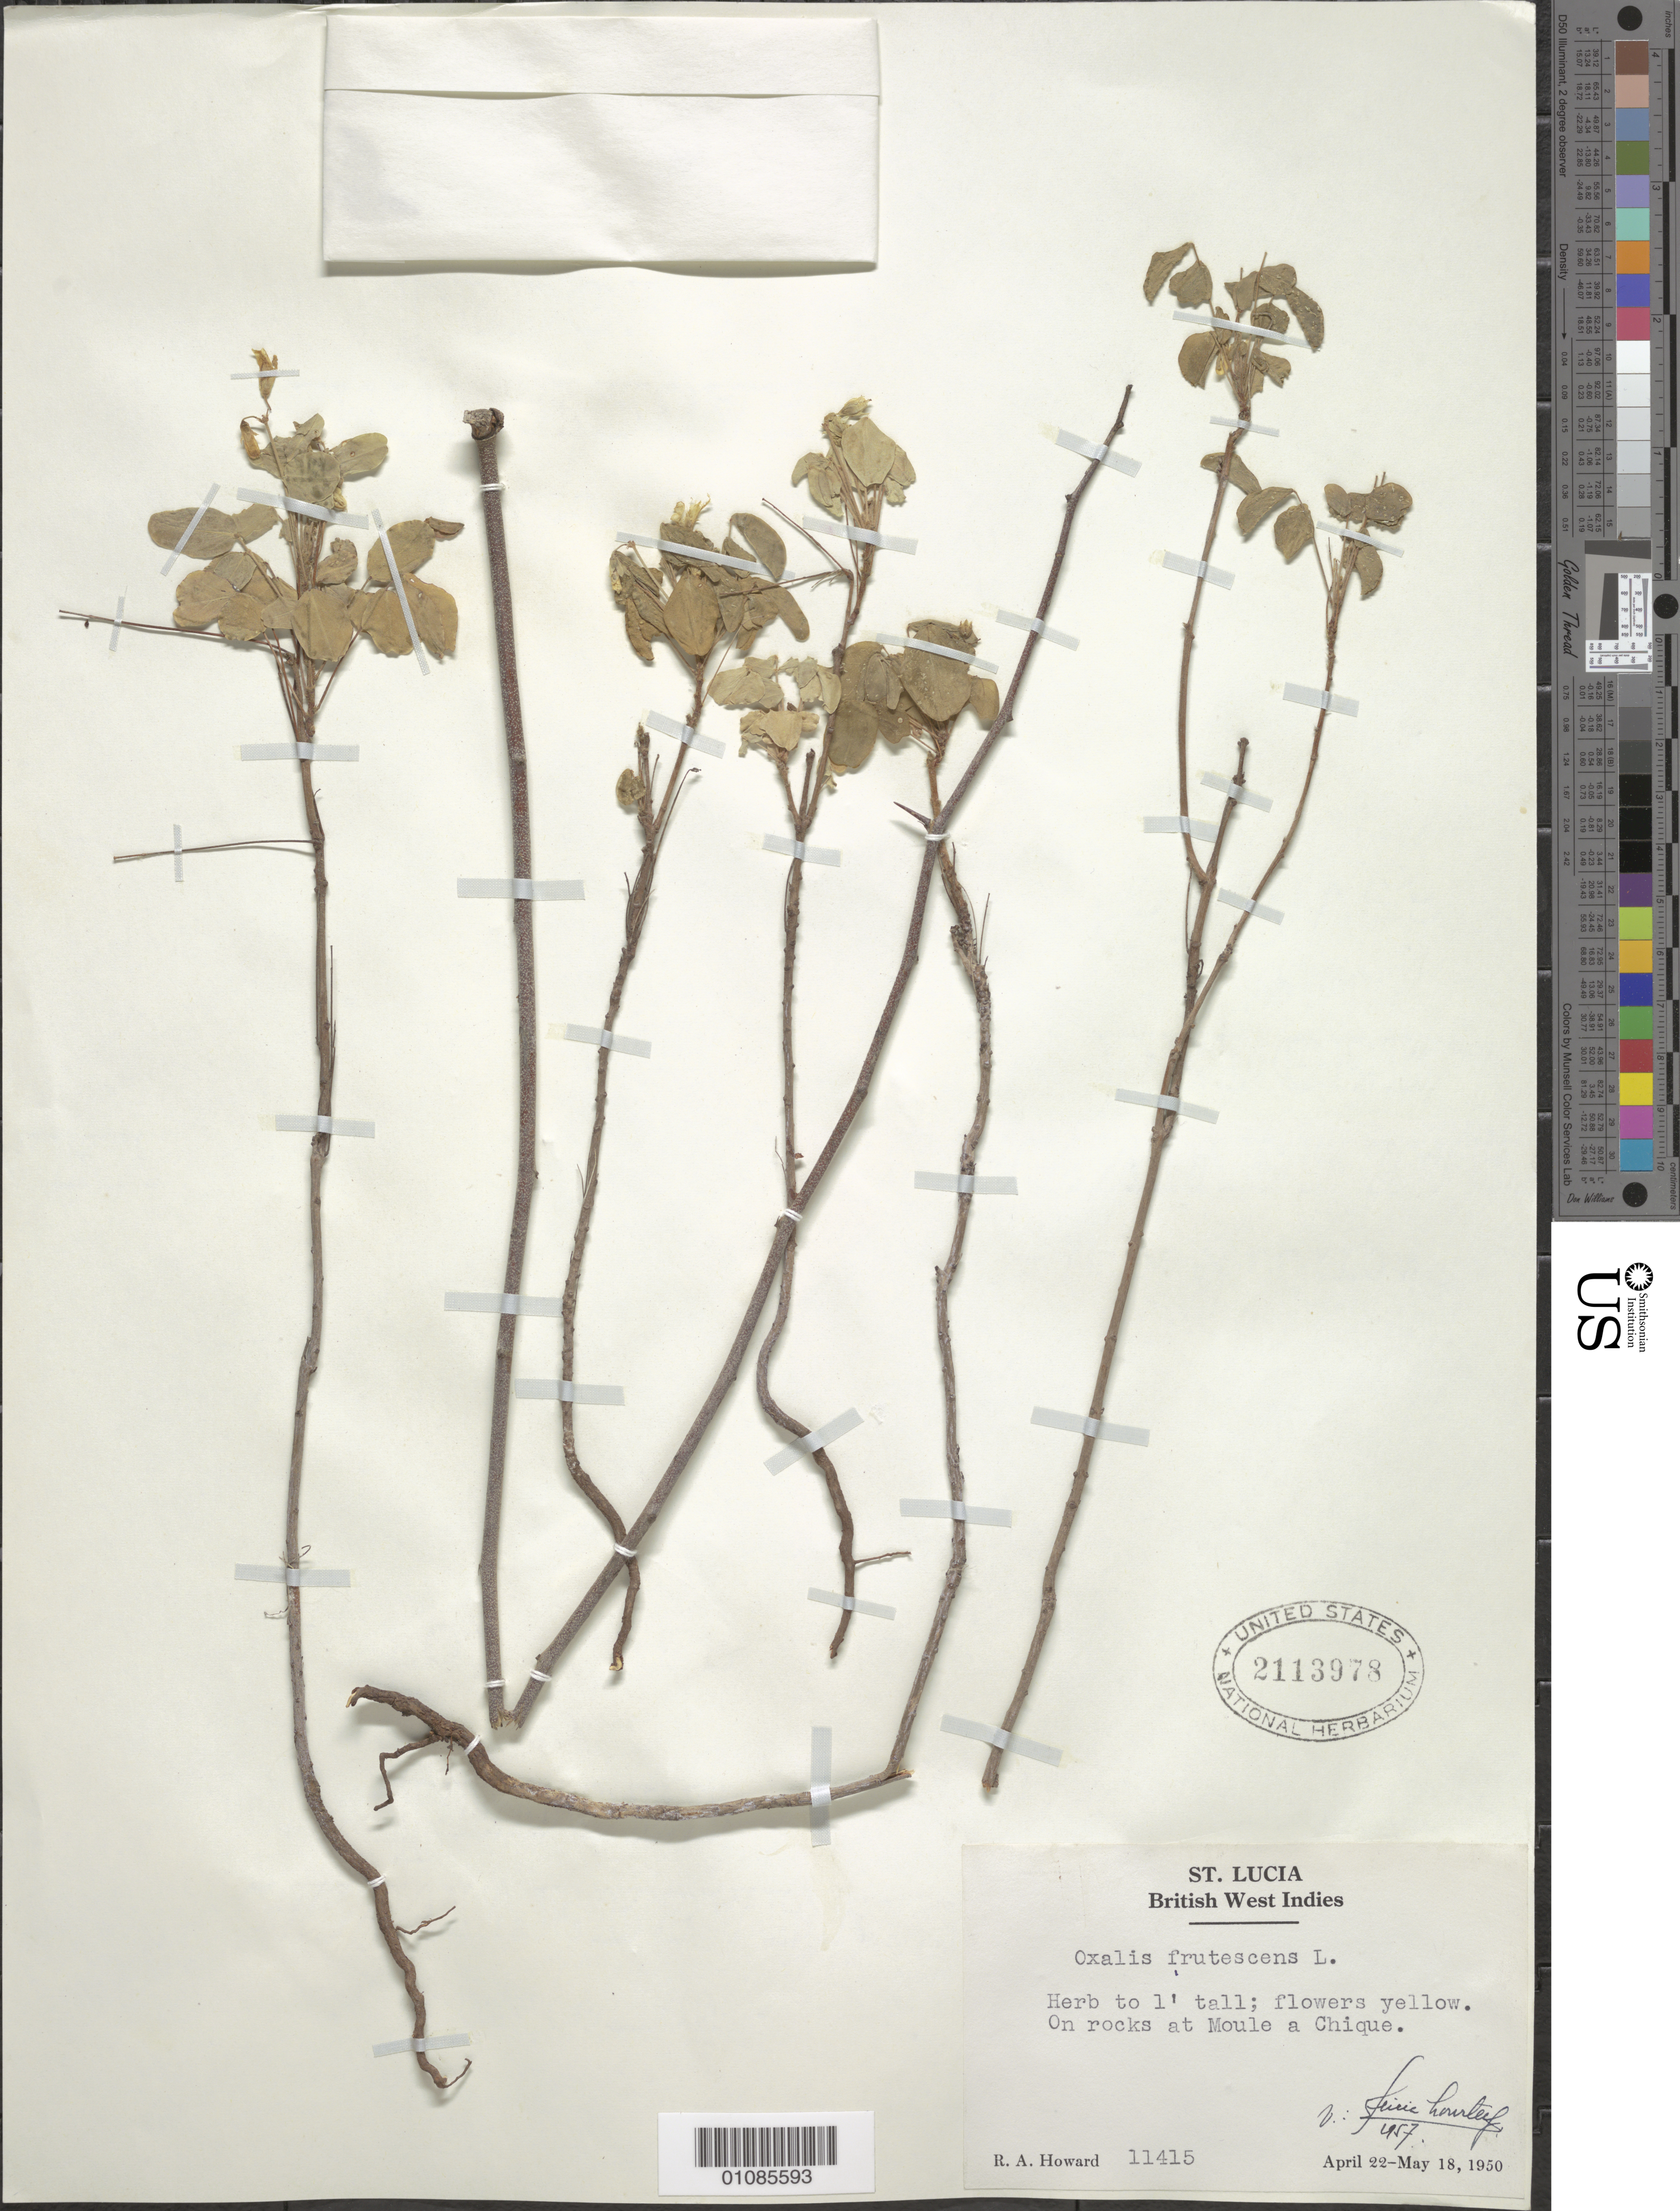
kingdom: Plantae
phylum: Tracheophyta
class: Magnoliopsida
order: Oxalidales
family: Oxalidaceae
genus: Oxalis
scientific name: Oxalis frutescens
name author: L.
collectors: R. A. Howard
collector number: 11415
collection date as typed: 22 Apr 1950 to 18 May 1950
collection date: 1950-04-22/1950-05-18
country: St. Lucia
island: St. Lucia I.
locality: On rocks at Moule a Chique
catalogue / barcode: US 2113978